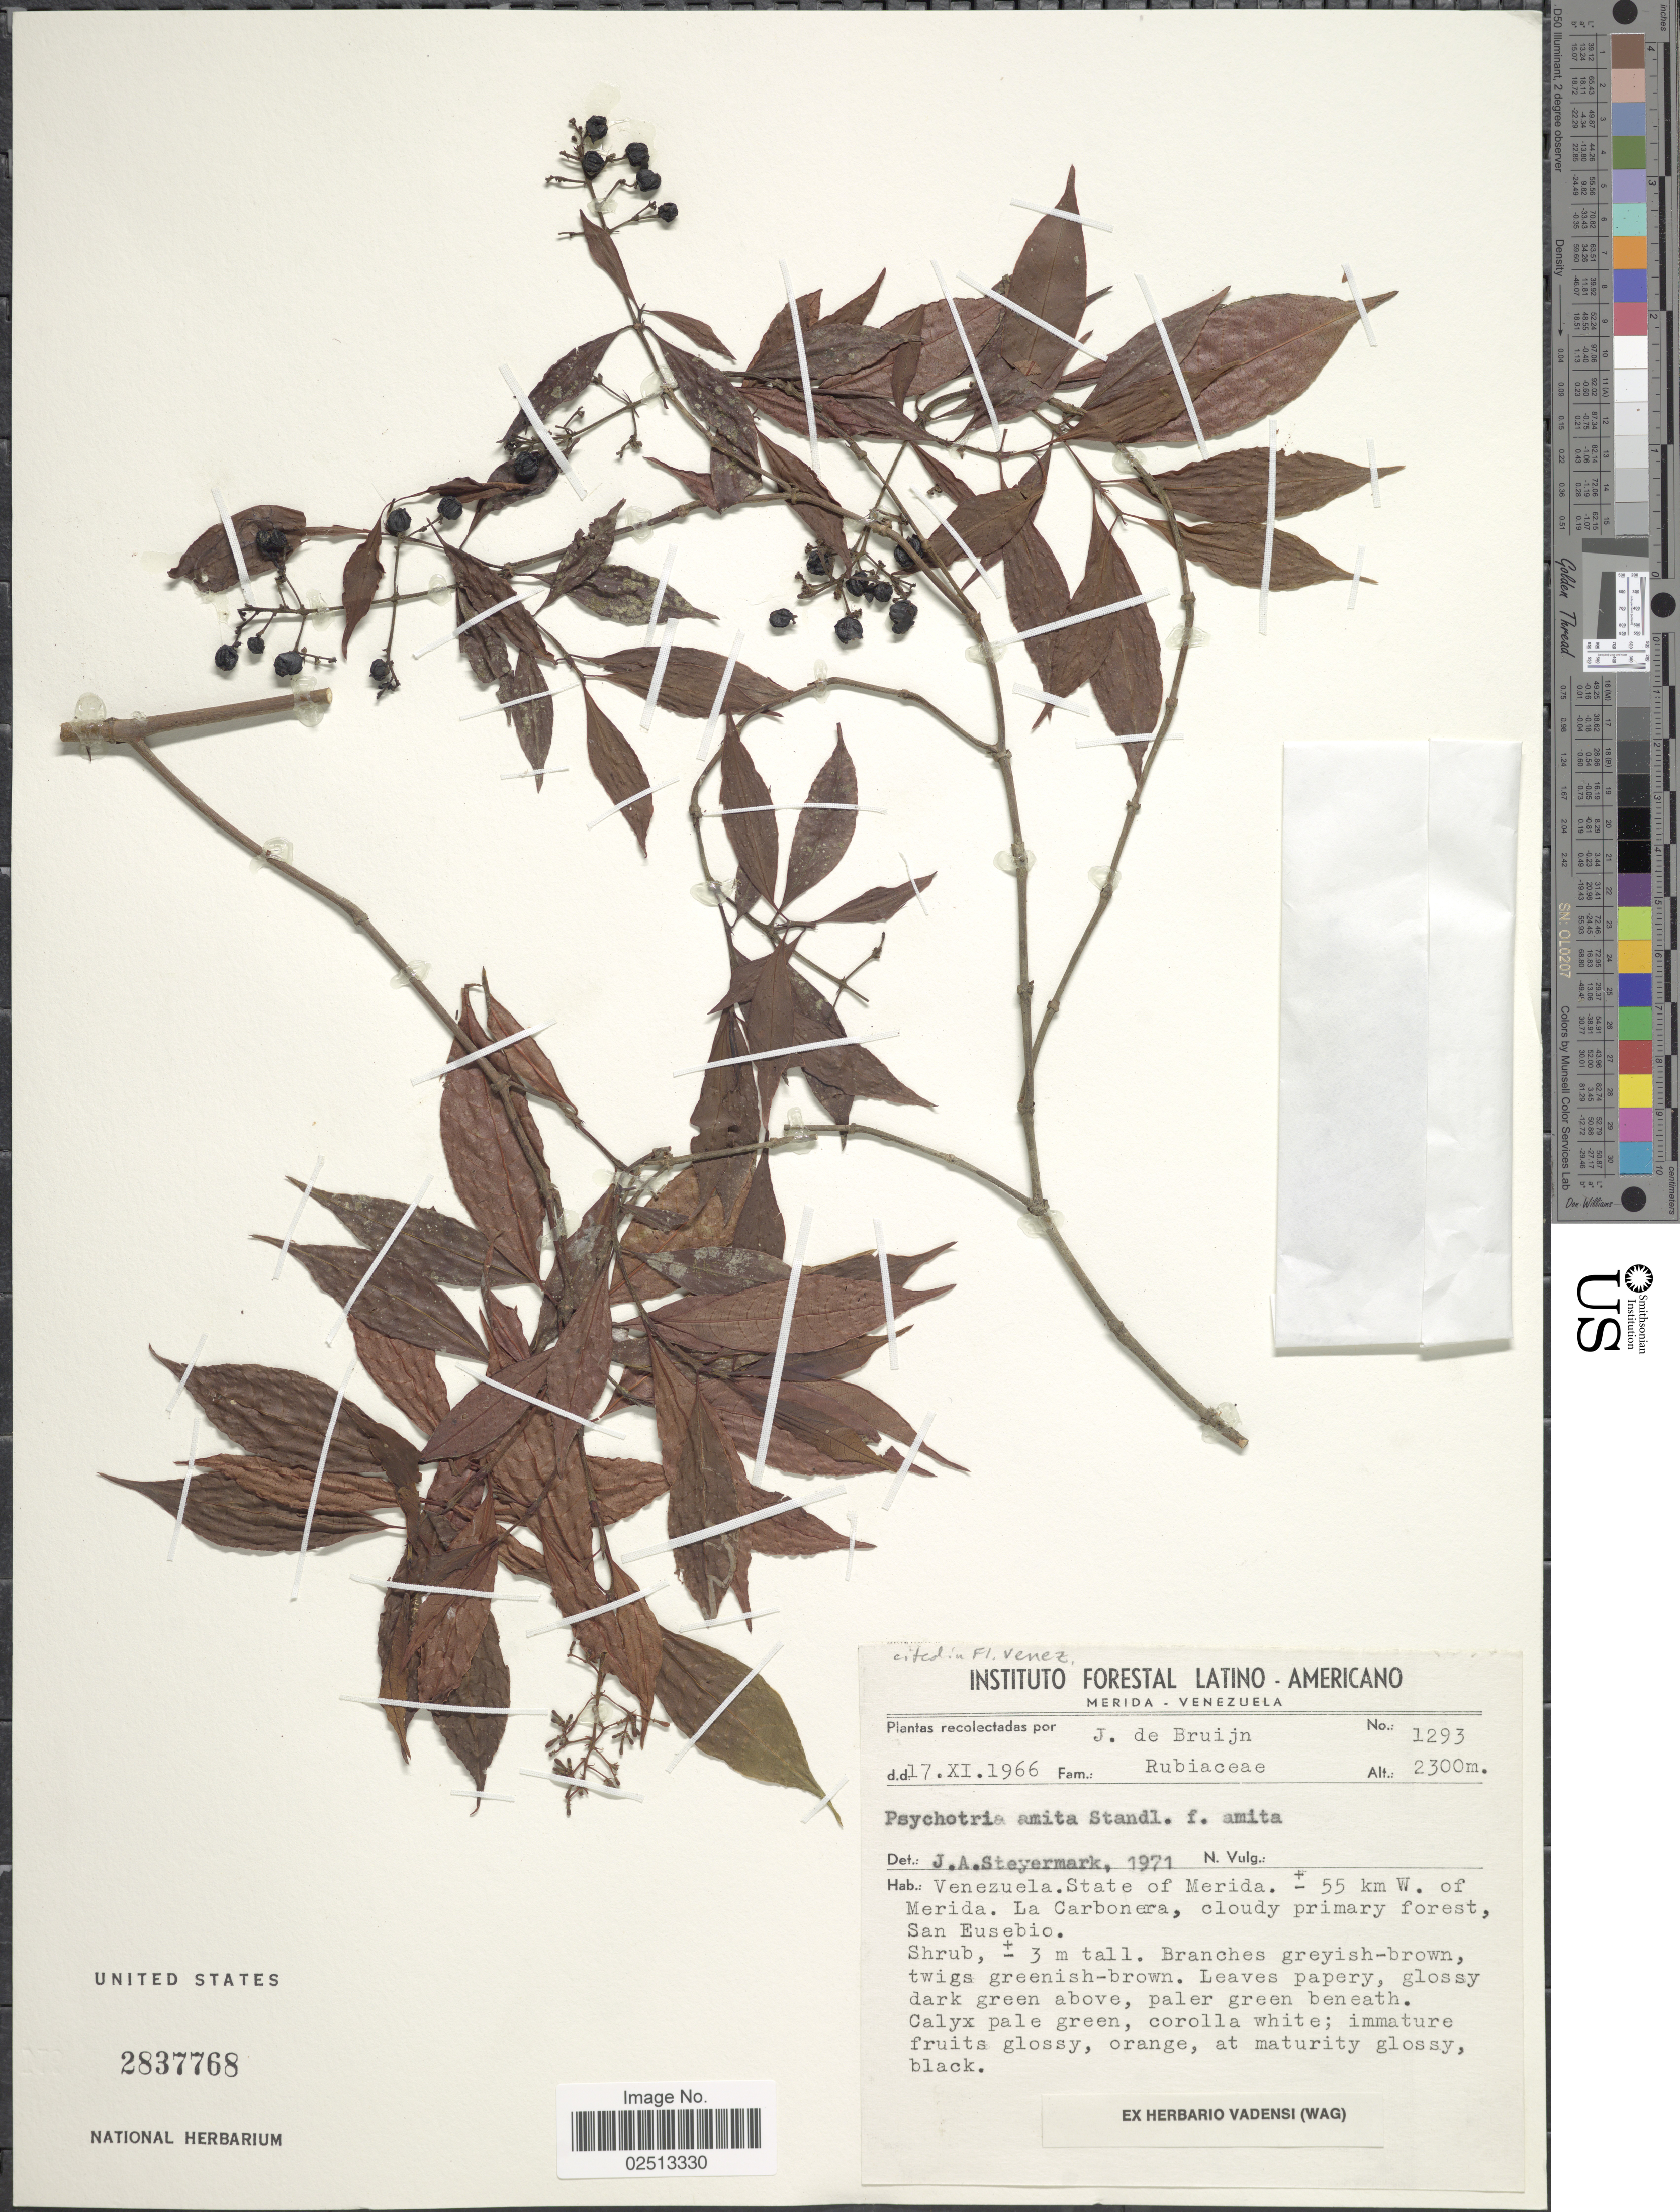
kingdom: Plantae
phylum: Tracheophyta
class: Magnoliopsida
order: Gentianales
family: Rubiaceae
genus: Psychotria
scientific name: Psychotria amita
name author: Standl.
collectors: J. Bruijn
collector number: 1293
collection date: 1966-11-17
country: Venezuela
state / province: Mérida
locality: Venezuela, State of Merida. ± 55 km W. of Merida. La Carbonera, cloudy primary forest, San Eusebio.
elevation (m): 2300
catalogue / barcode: US 2837768